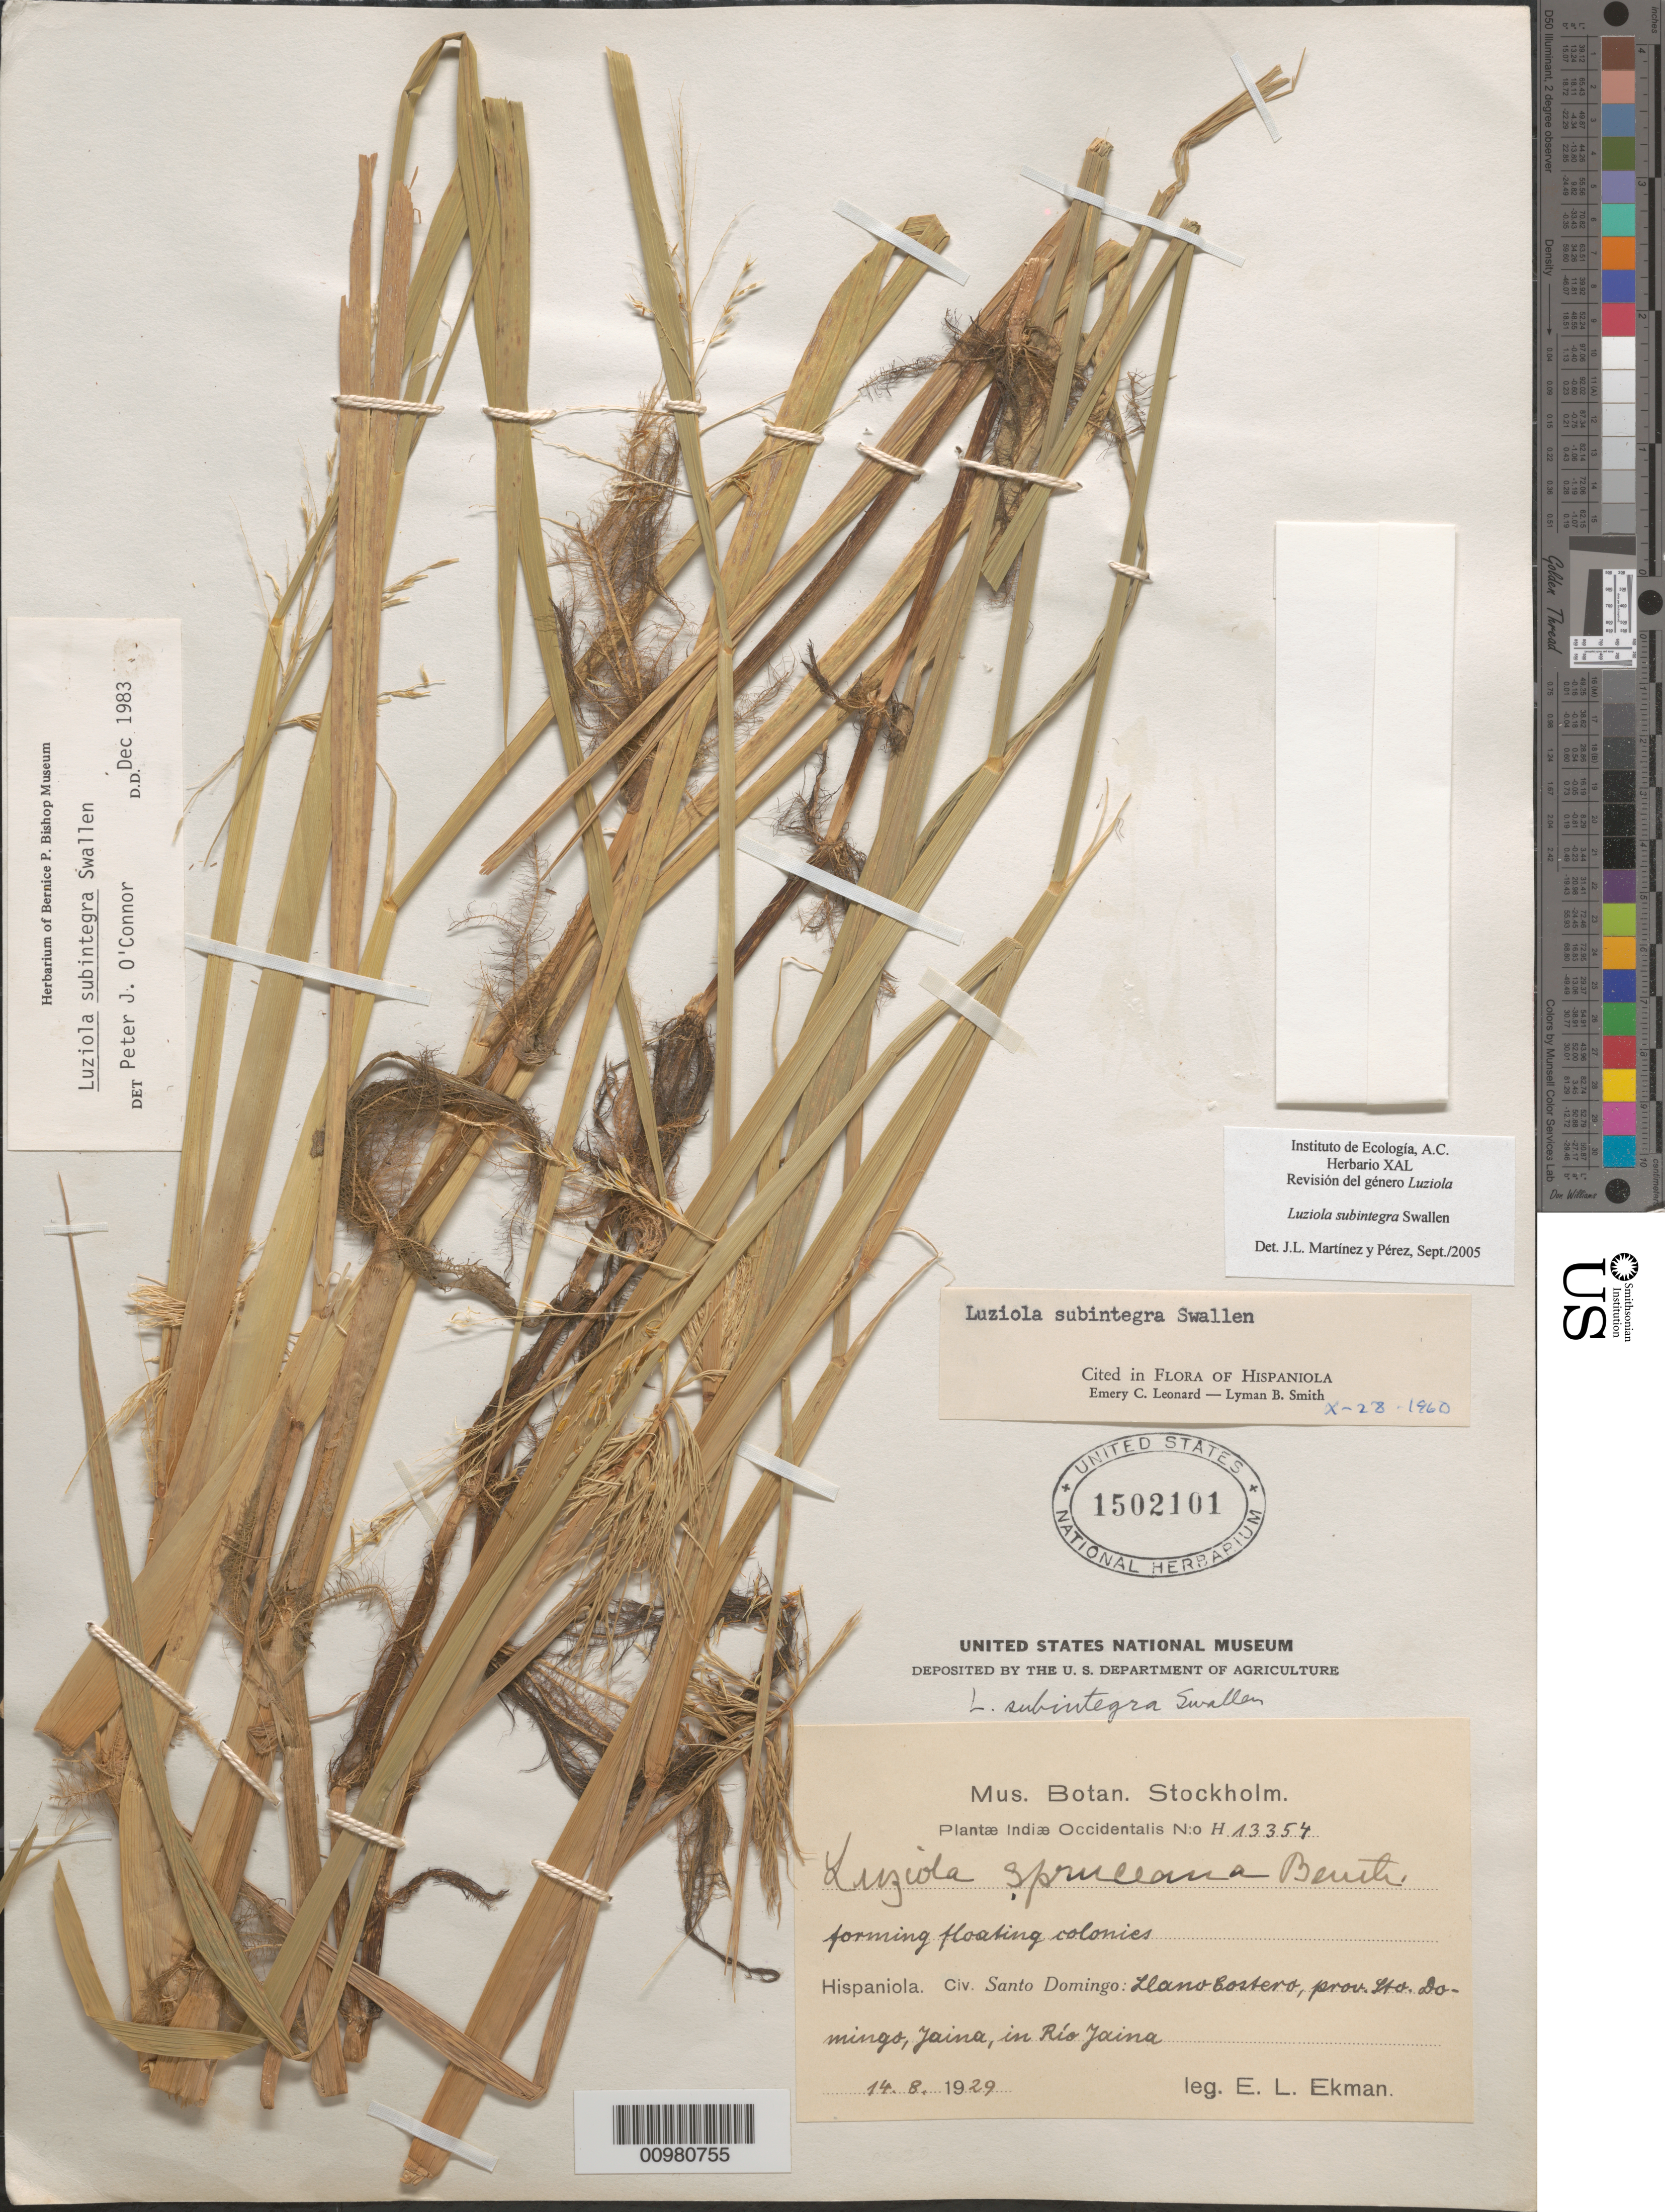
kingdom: Plantae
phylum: Tracheophyta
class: Liliopsida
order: Poales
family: Poaceae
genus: Luziola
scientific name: Luziola subintegra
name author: Swallen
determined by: Martinez Perez, J. L.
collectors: E. L. Ekman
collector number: H 13354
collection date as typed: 14 Aug 1929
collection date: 1929-08-14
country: Dominican Republic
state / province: Santo Domingo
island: Hispaniola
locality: Llano Costero, Haina, Río Haina.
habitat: Forming floating colonies.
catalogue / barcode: US 1502101